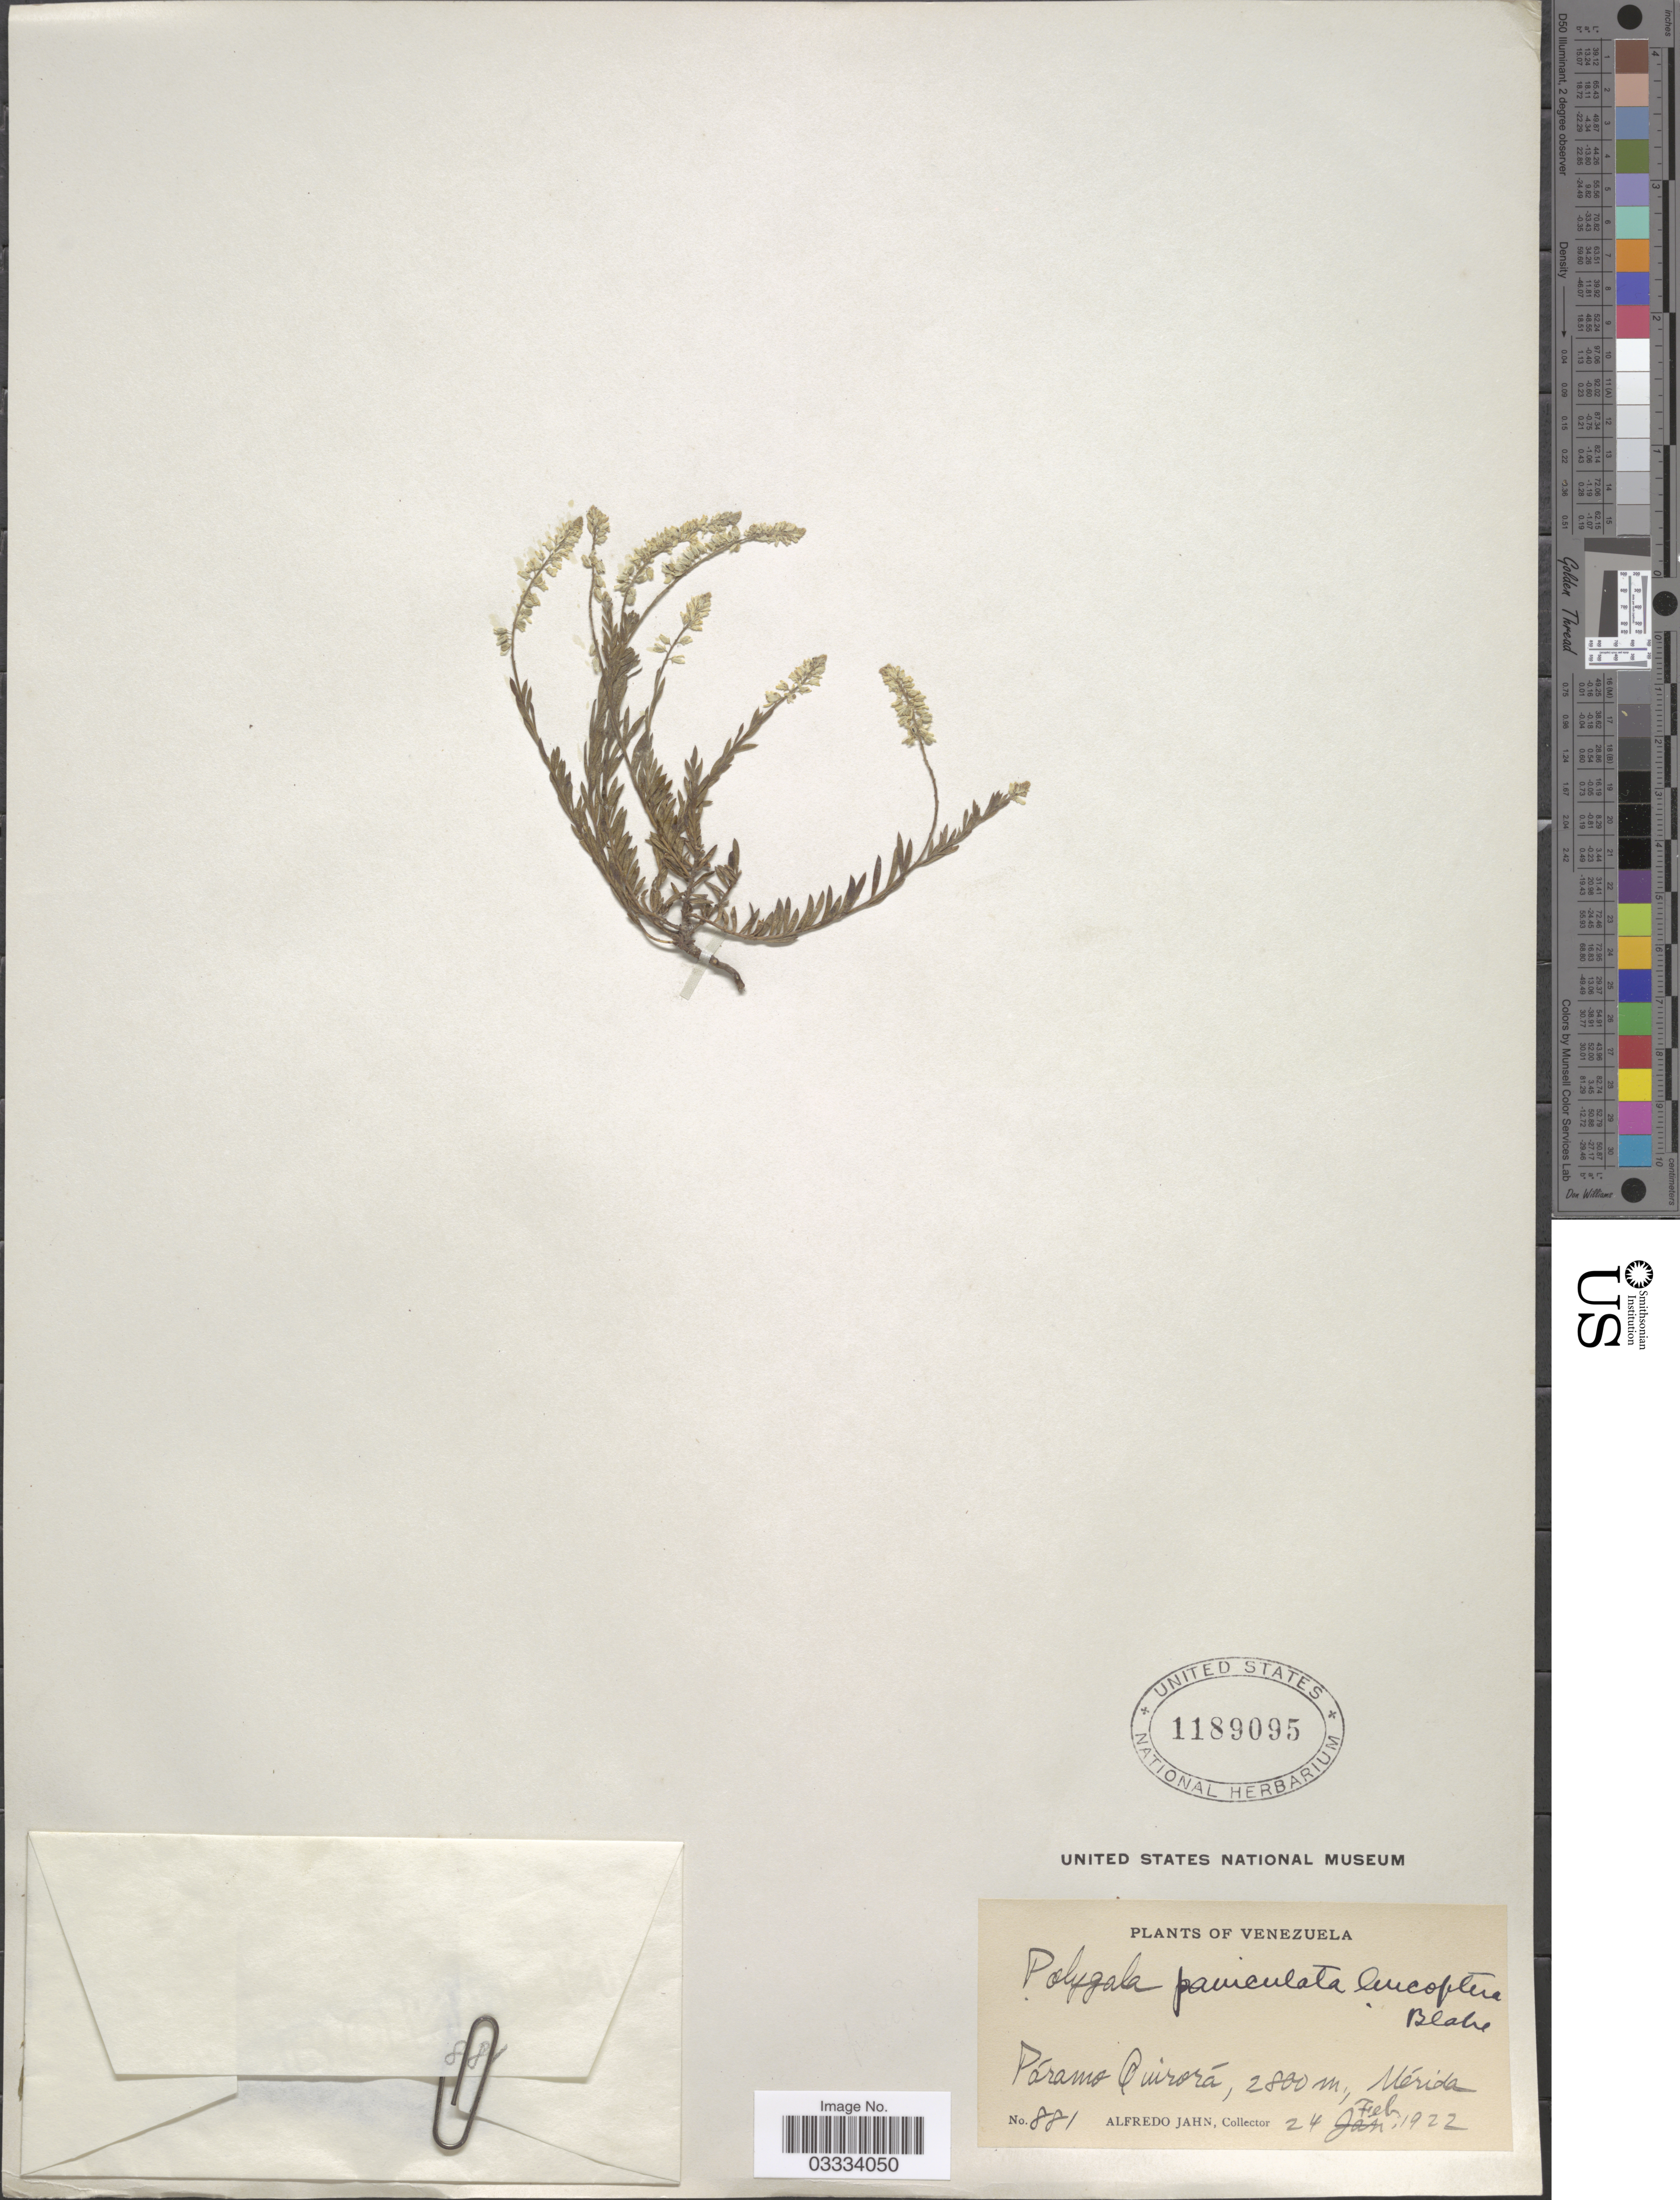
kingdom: Plantae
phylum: Tracheophyta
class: Magnoliopsida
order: Fabales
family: Polygalaceae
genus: Polygala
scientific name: Polygala paniculata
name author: L.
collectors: A. Jahn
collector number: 881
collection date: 1922-02-24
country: Venezuela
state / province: Mérida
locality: Páramo Quirorá.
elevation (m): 2800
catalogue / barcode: US 1189095